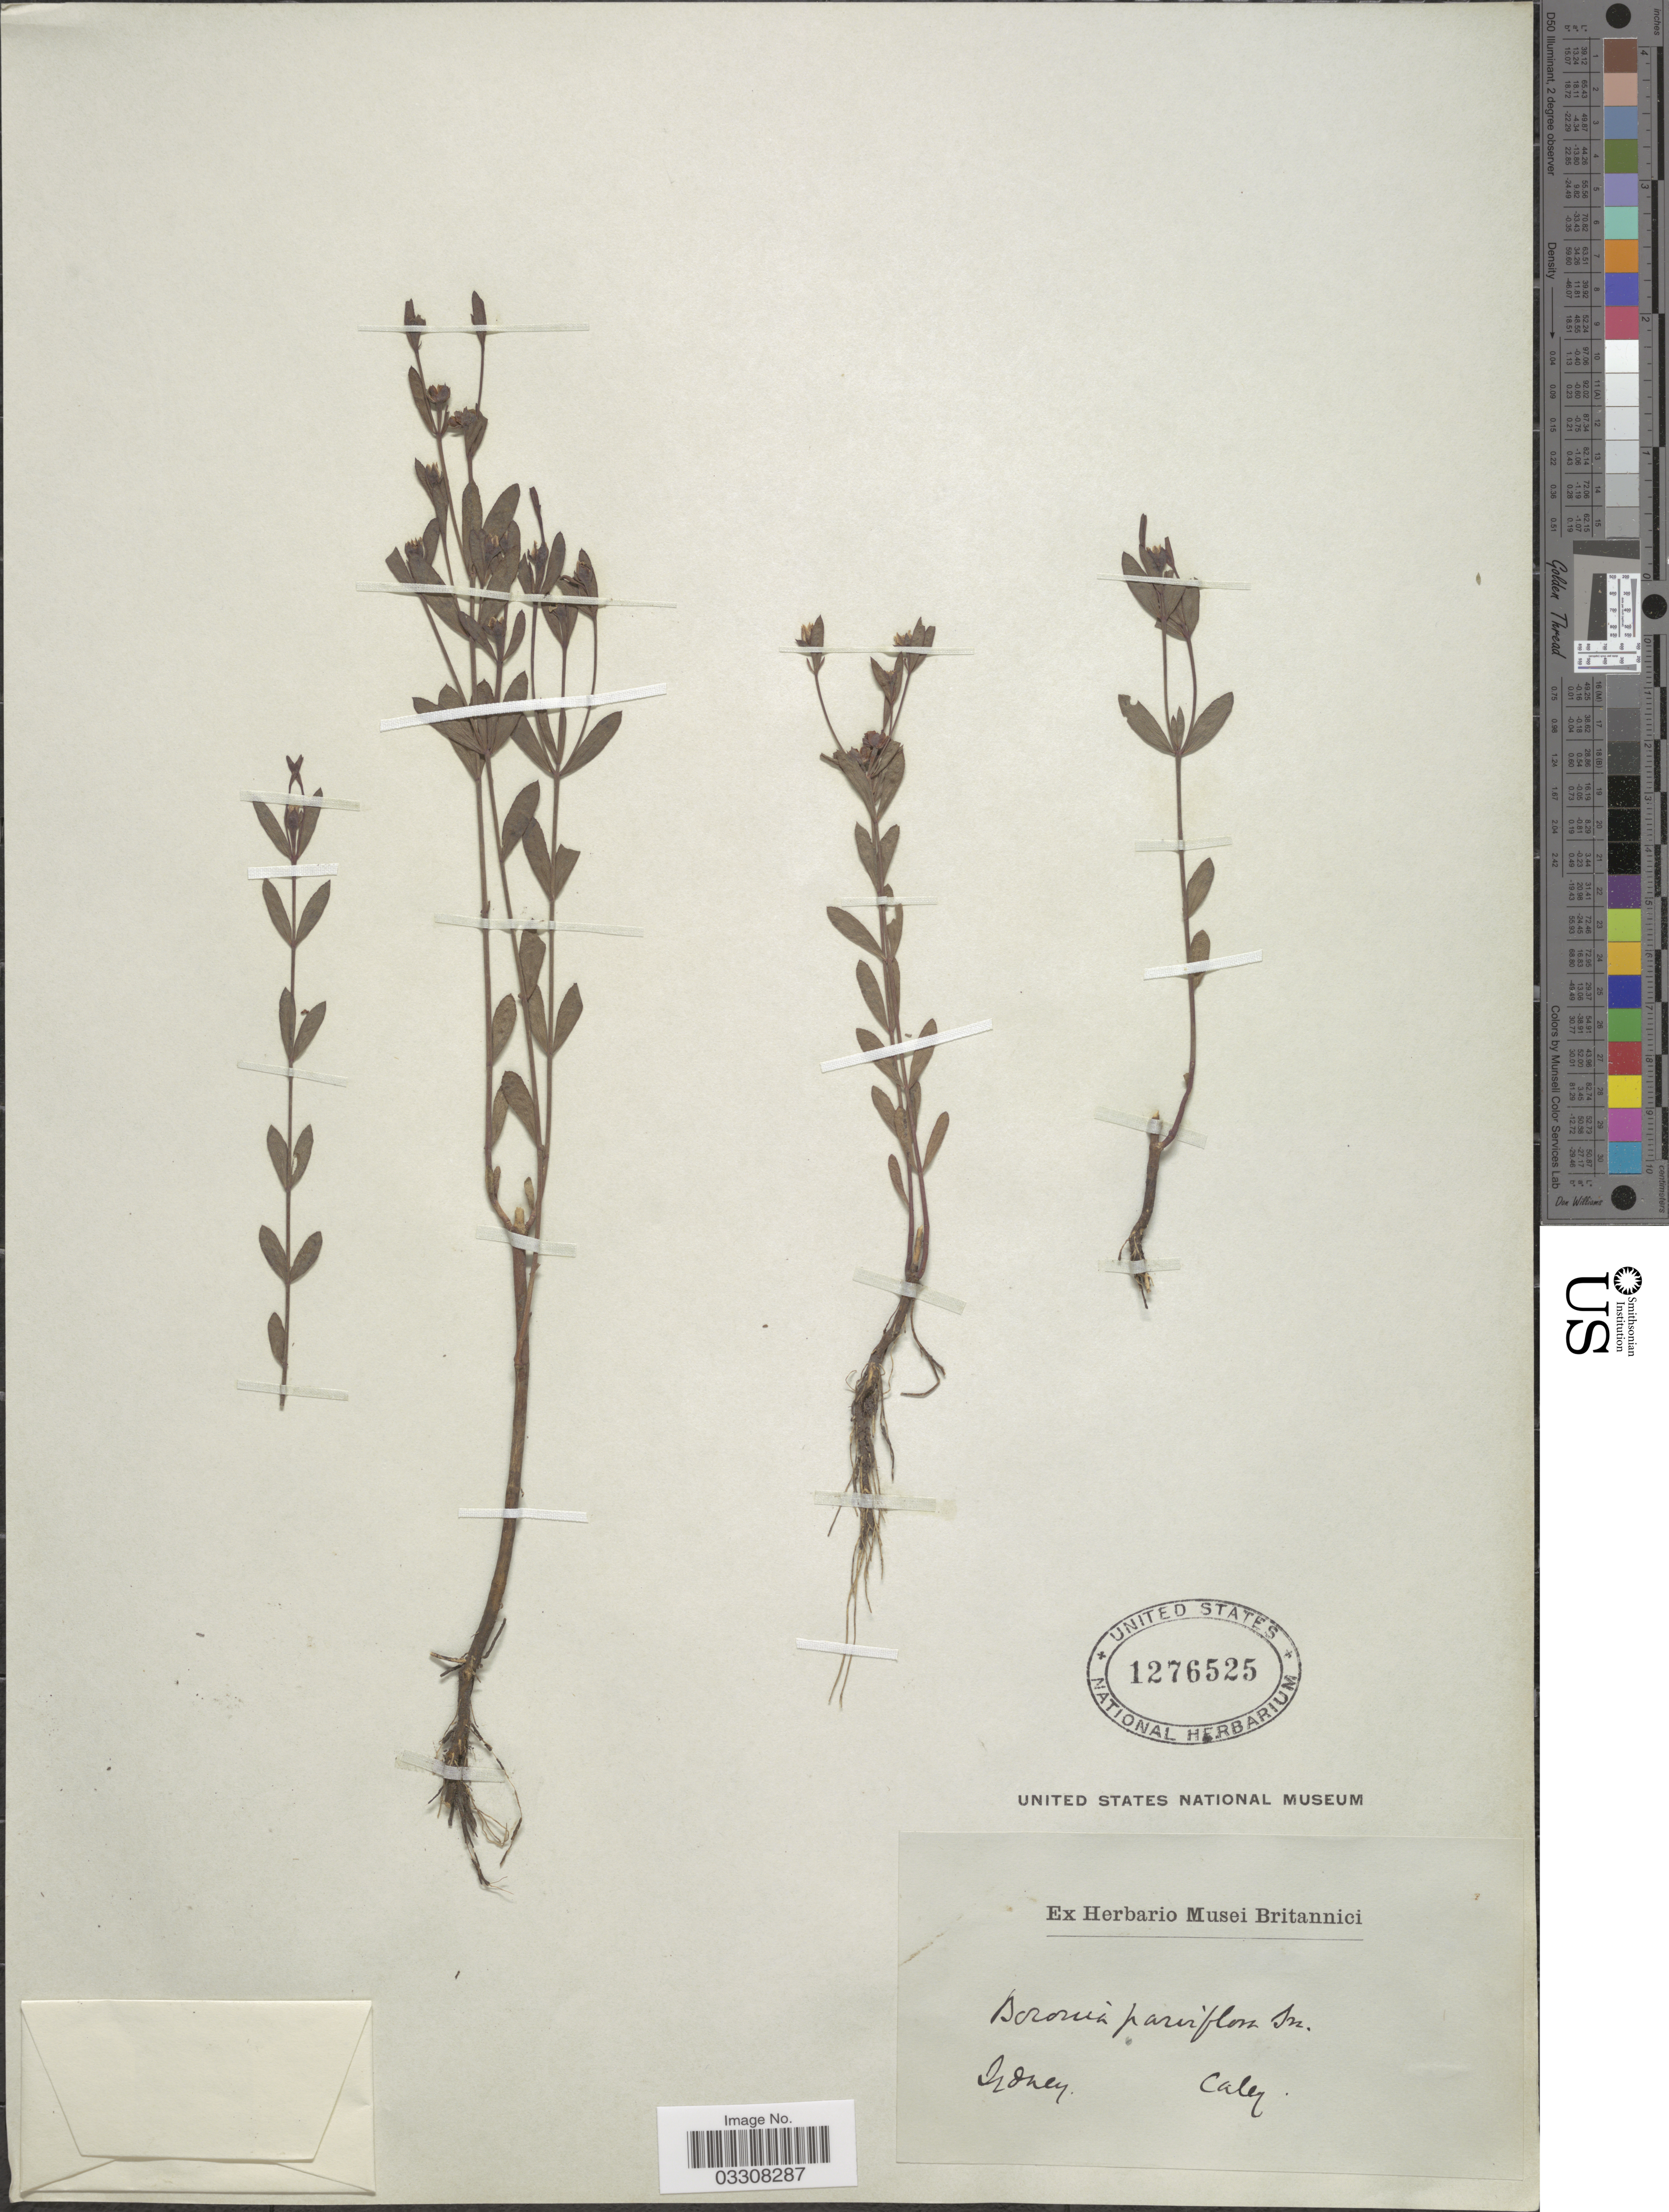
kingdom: Plantae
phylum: Tracheophyta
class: Magnoliopsida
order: Sapindales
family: Rutaceae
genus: Boronia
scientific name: Boronia parviflora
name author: Sm.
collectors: -. Caley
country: Australia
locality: Sydney.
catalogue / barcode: US 1276525